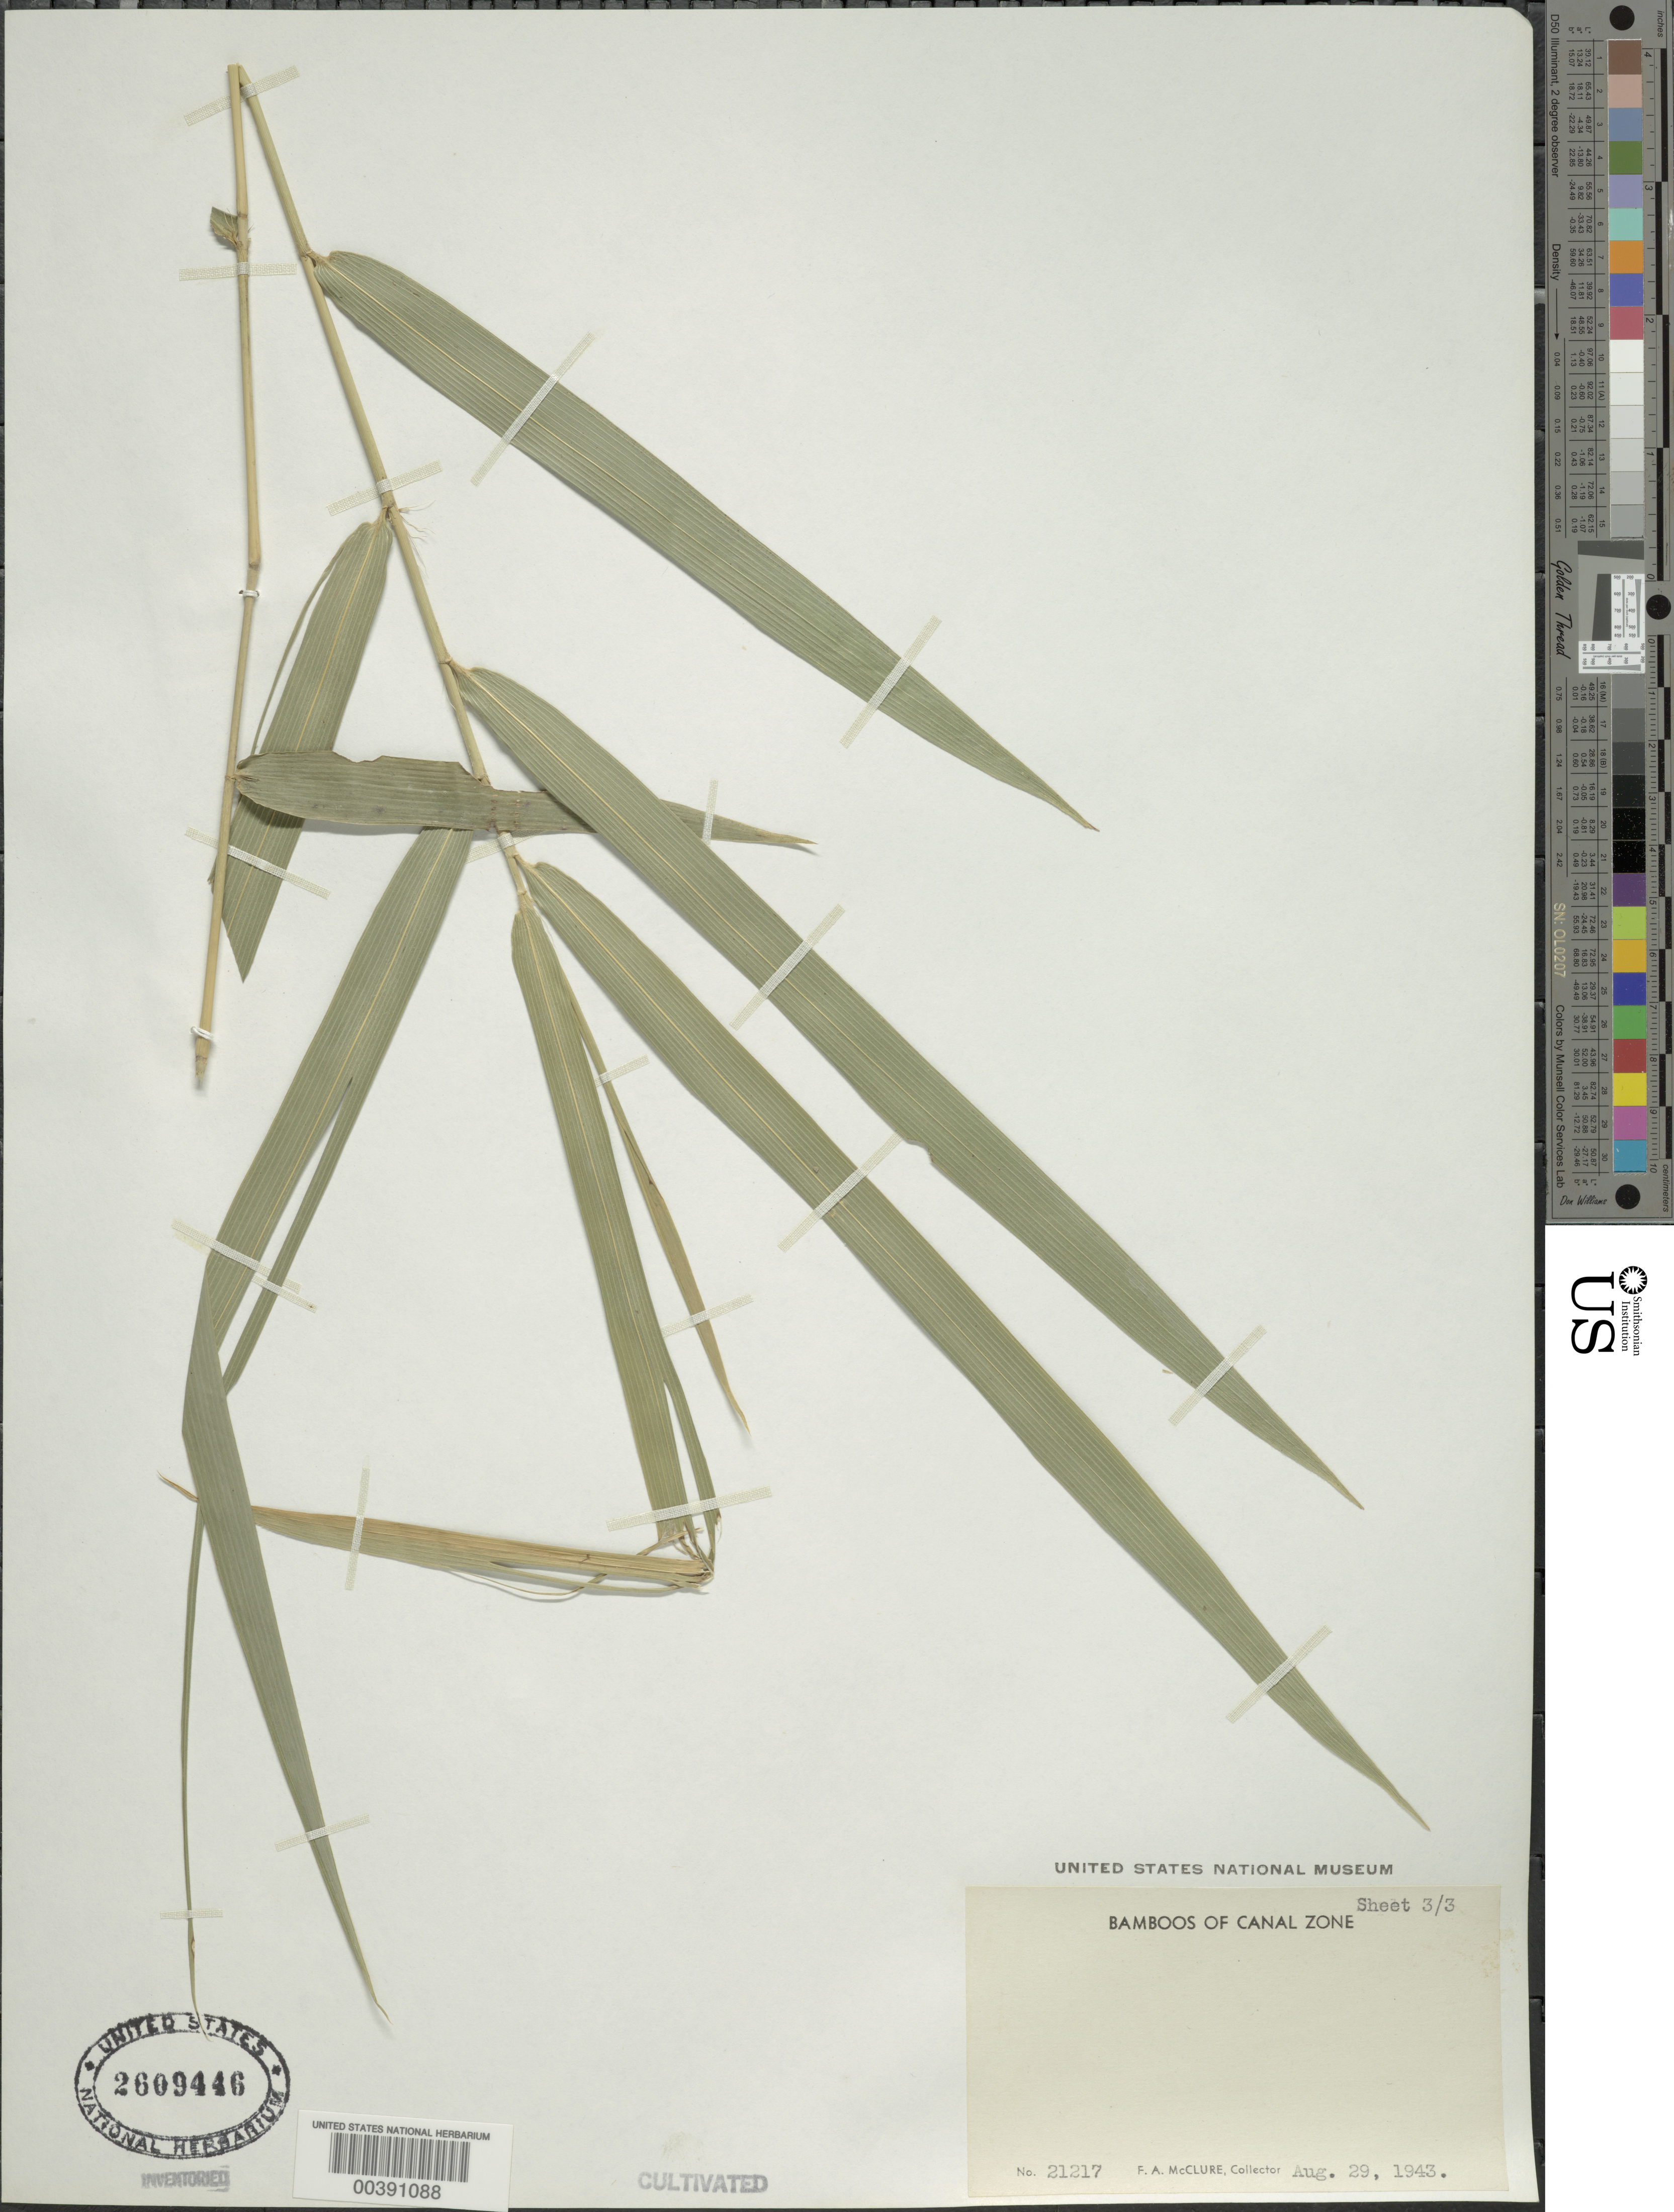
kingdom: Plantae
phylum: Tracheophyta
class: Liliopsida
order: Poales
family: Poaceae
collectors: F. A. McClure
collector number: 21217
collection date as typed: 29 Aug 1943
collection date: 1943-08-29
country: Panama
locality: Summit, Experimental Garden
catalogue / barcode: US 2609446